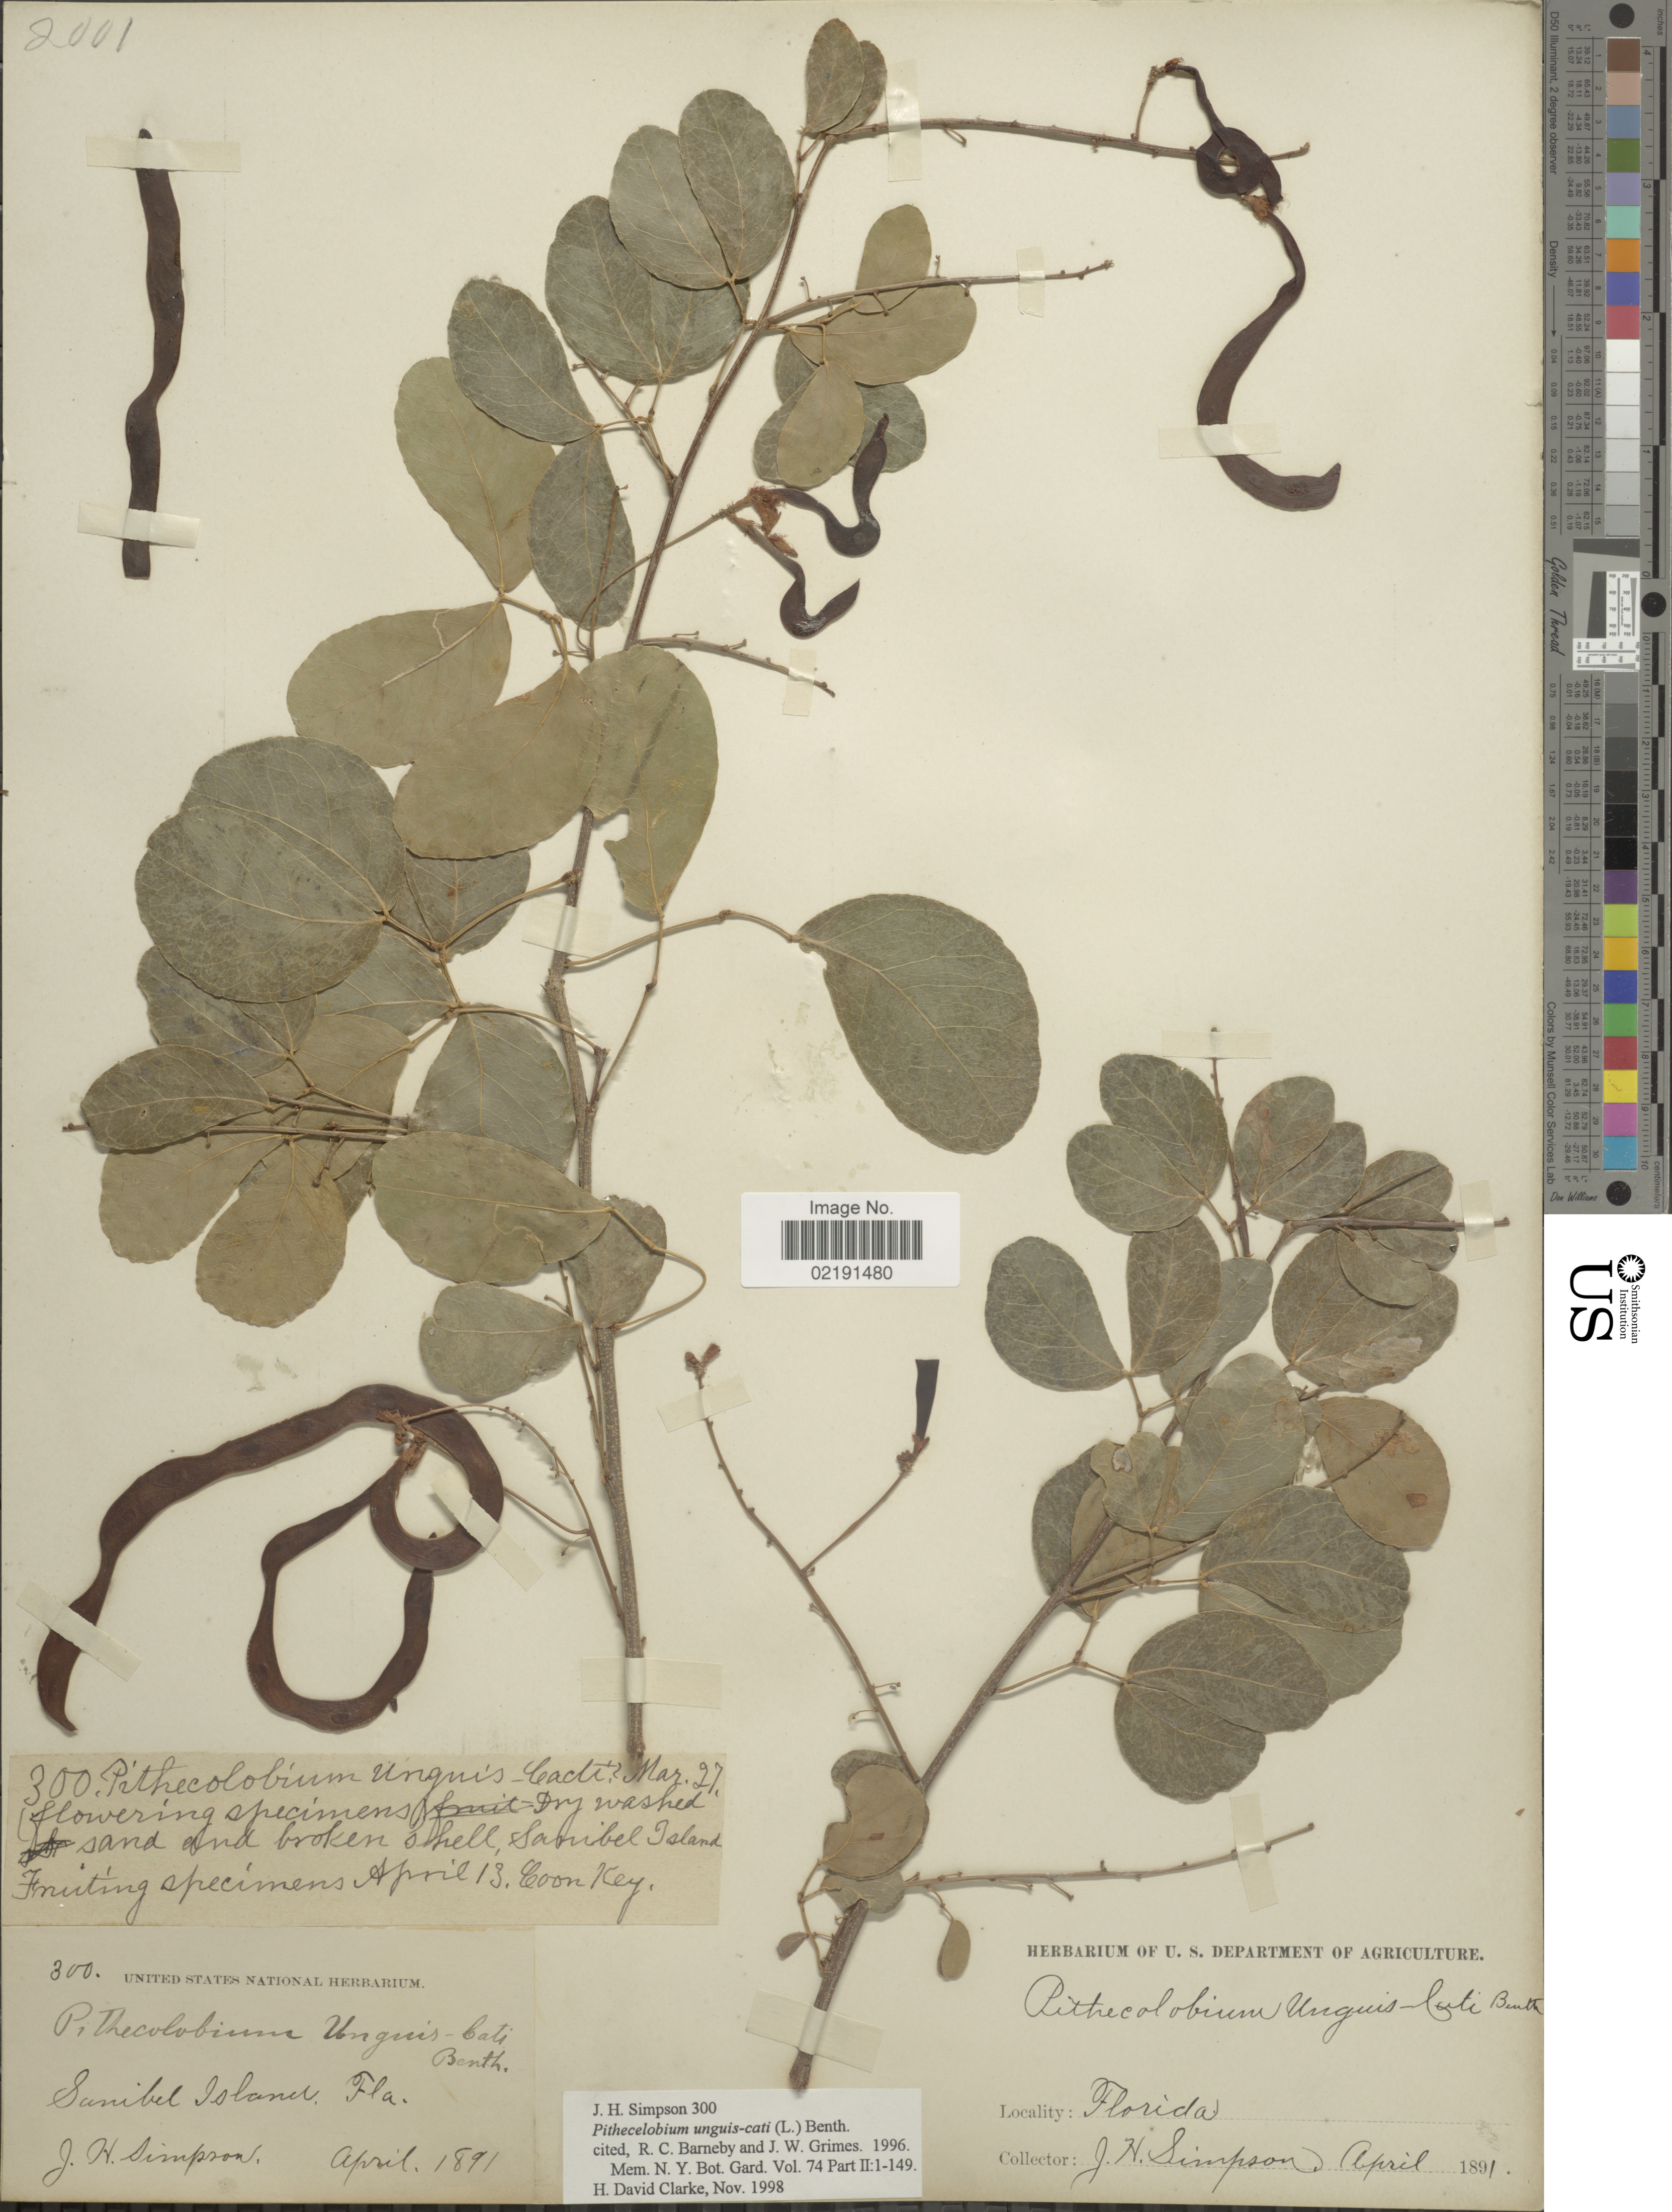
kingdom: Plantae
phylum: Tracheophyta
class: Magnoliopsida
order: Fabales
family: Fabaceae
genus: Pithecellobium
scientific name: Pithecellobium unguis-cati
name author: (L.) Benth.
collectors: J. H. Simpson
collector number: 300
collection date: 1891-04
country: United States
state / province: Florida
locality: Sanibel Island, Fla.